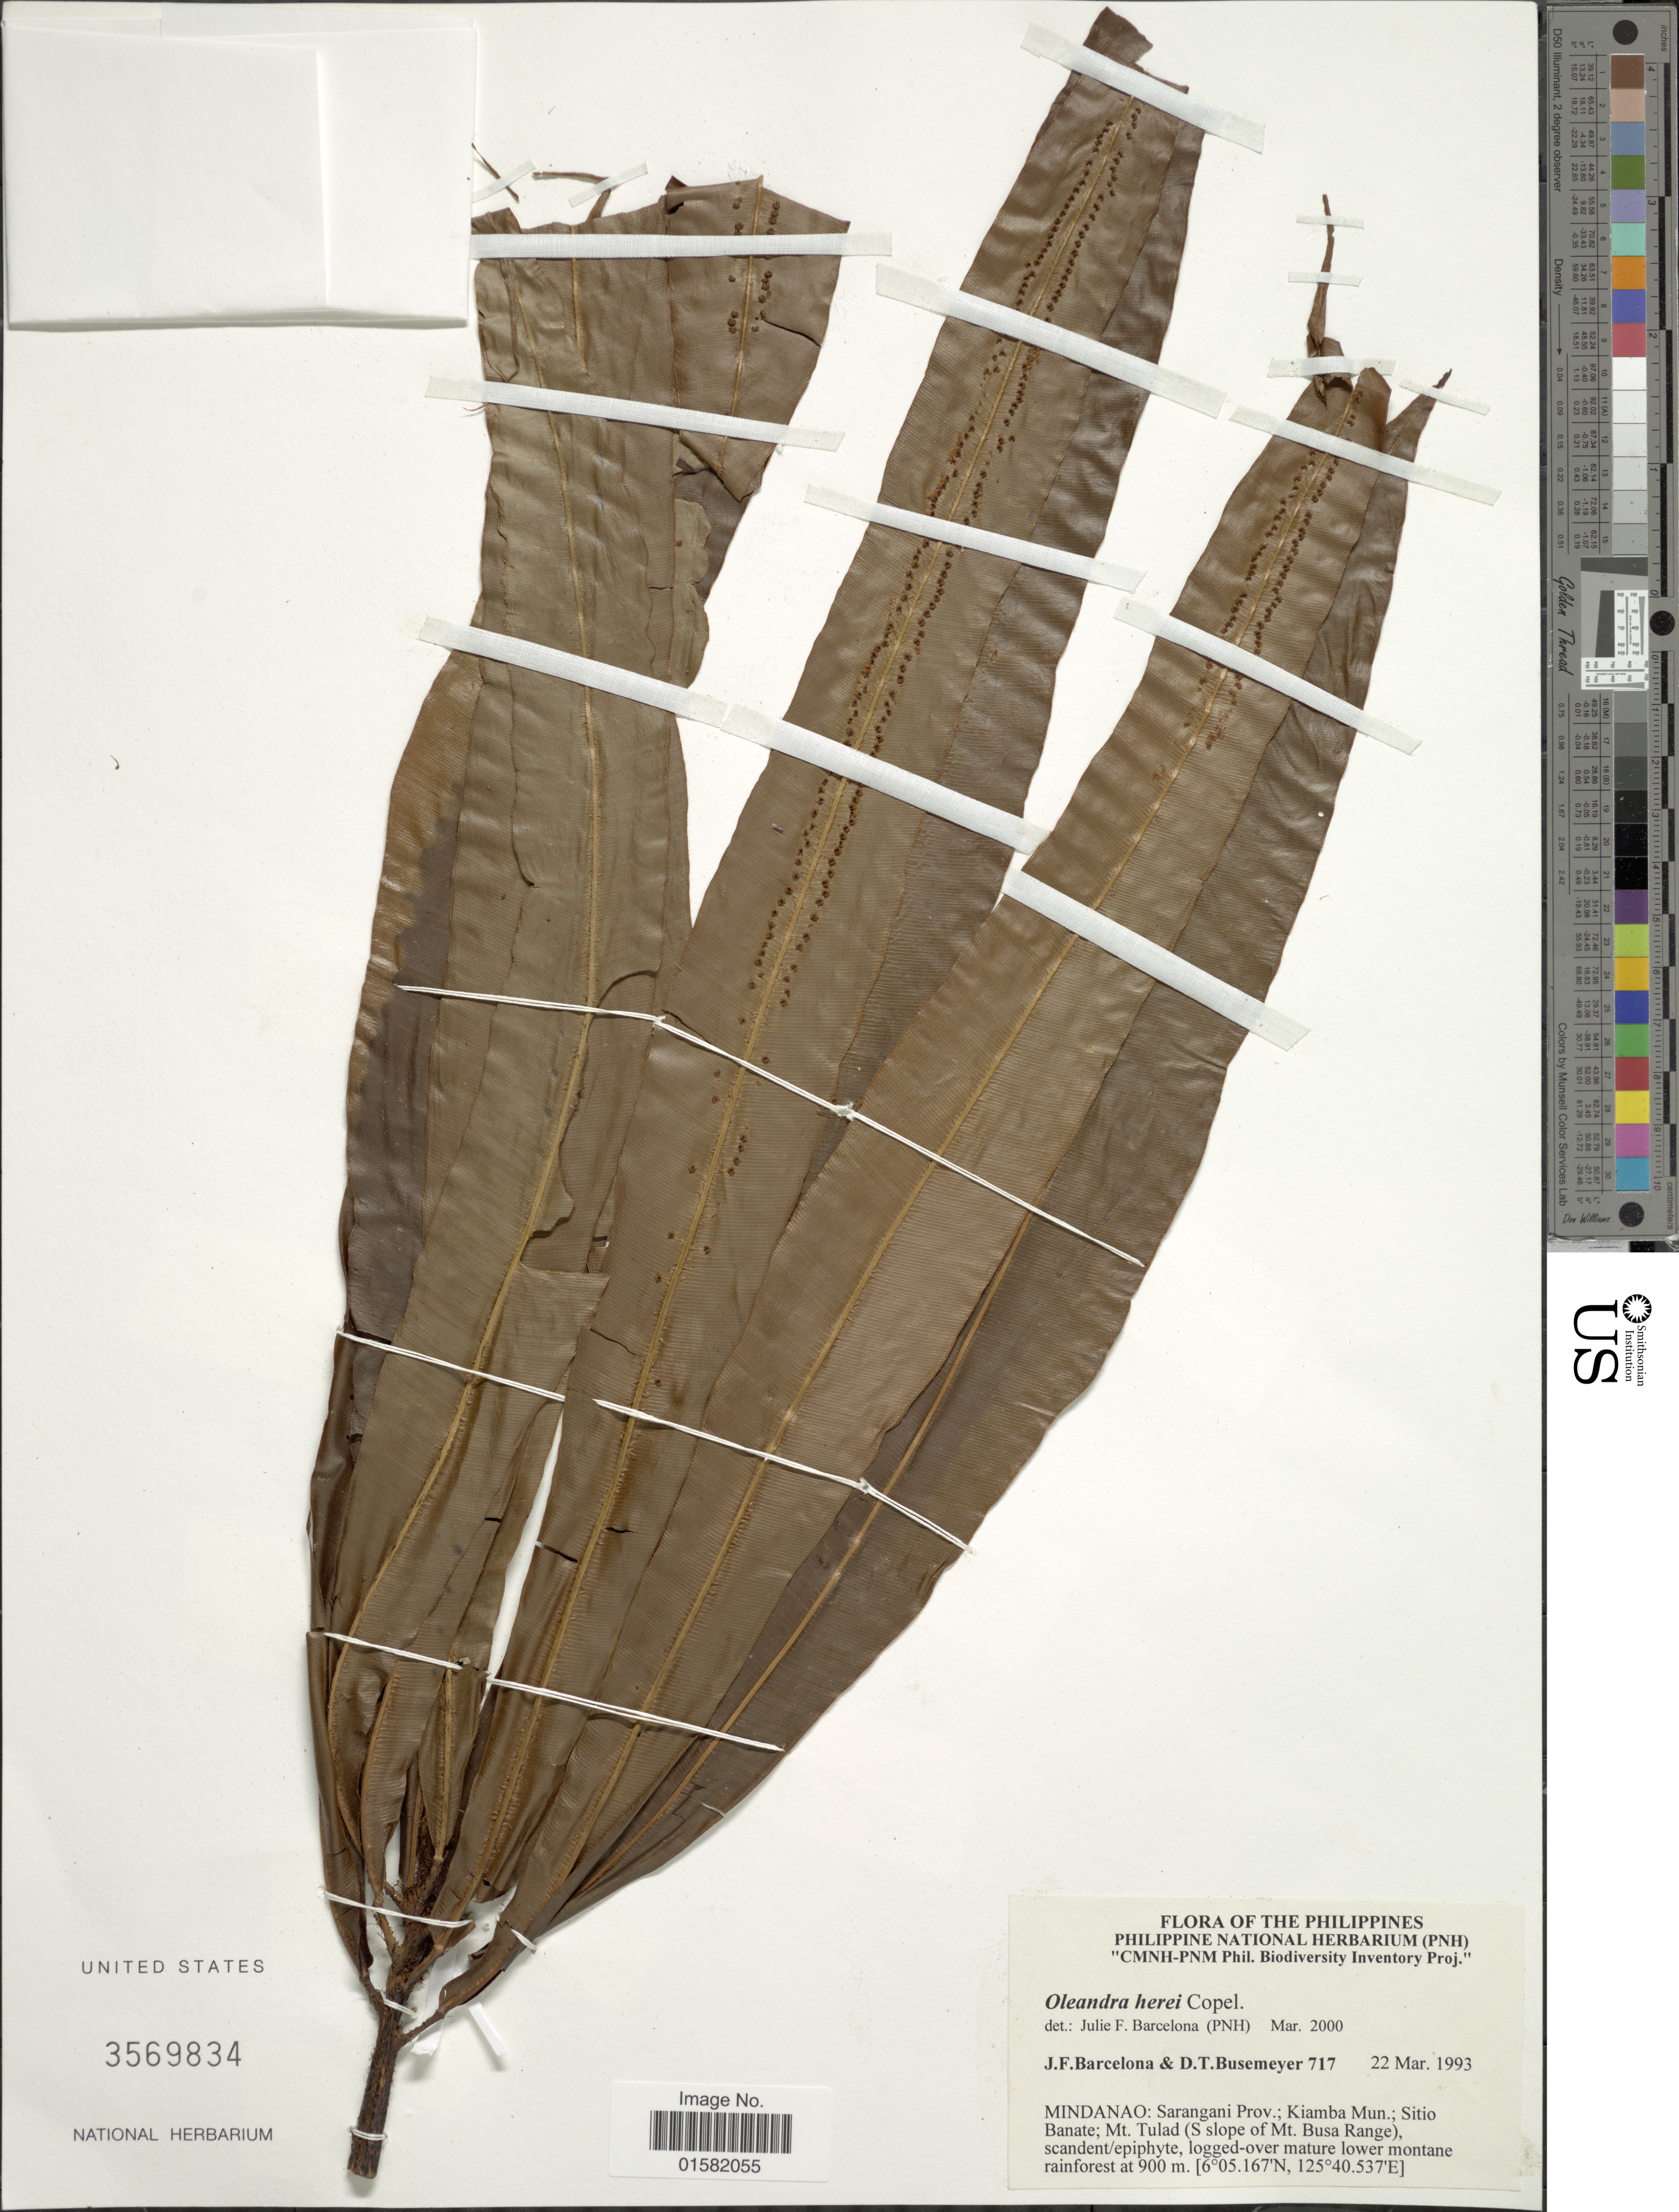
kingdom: Plantae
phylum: Tracheophyta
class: Polypodiopsida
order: Polypodiales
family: Oleandraceae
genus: Oleandra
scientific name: Oleandra herrei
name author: Copel.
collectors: J. F. Barcelona & D. Busemeyer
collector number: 717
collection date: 1993-03-22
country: Philippines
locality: The Philippines, Mindanao: Sarangani Prov.; Kiamba Mun.; Sitio Banate; Mt. Tulad (S slope of Mt. Busa Range).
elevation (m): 900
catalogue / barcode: US 3569834